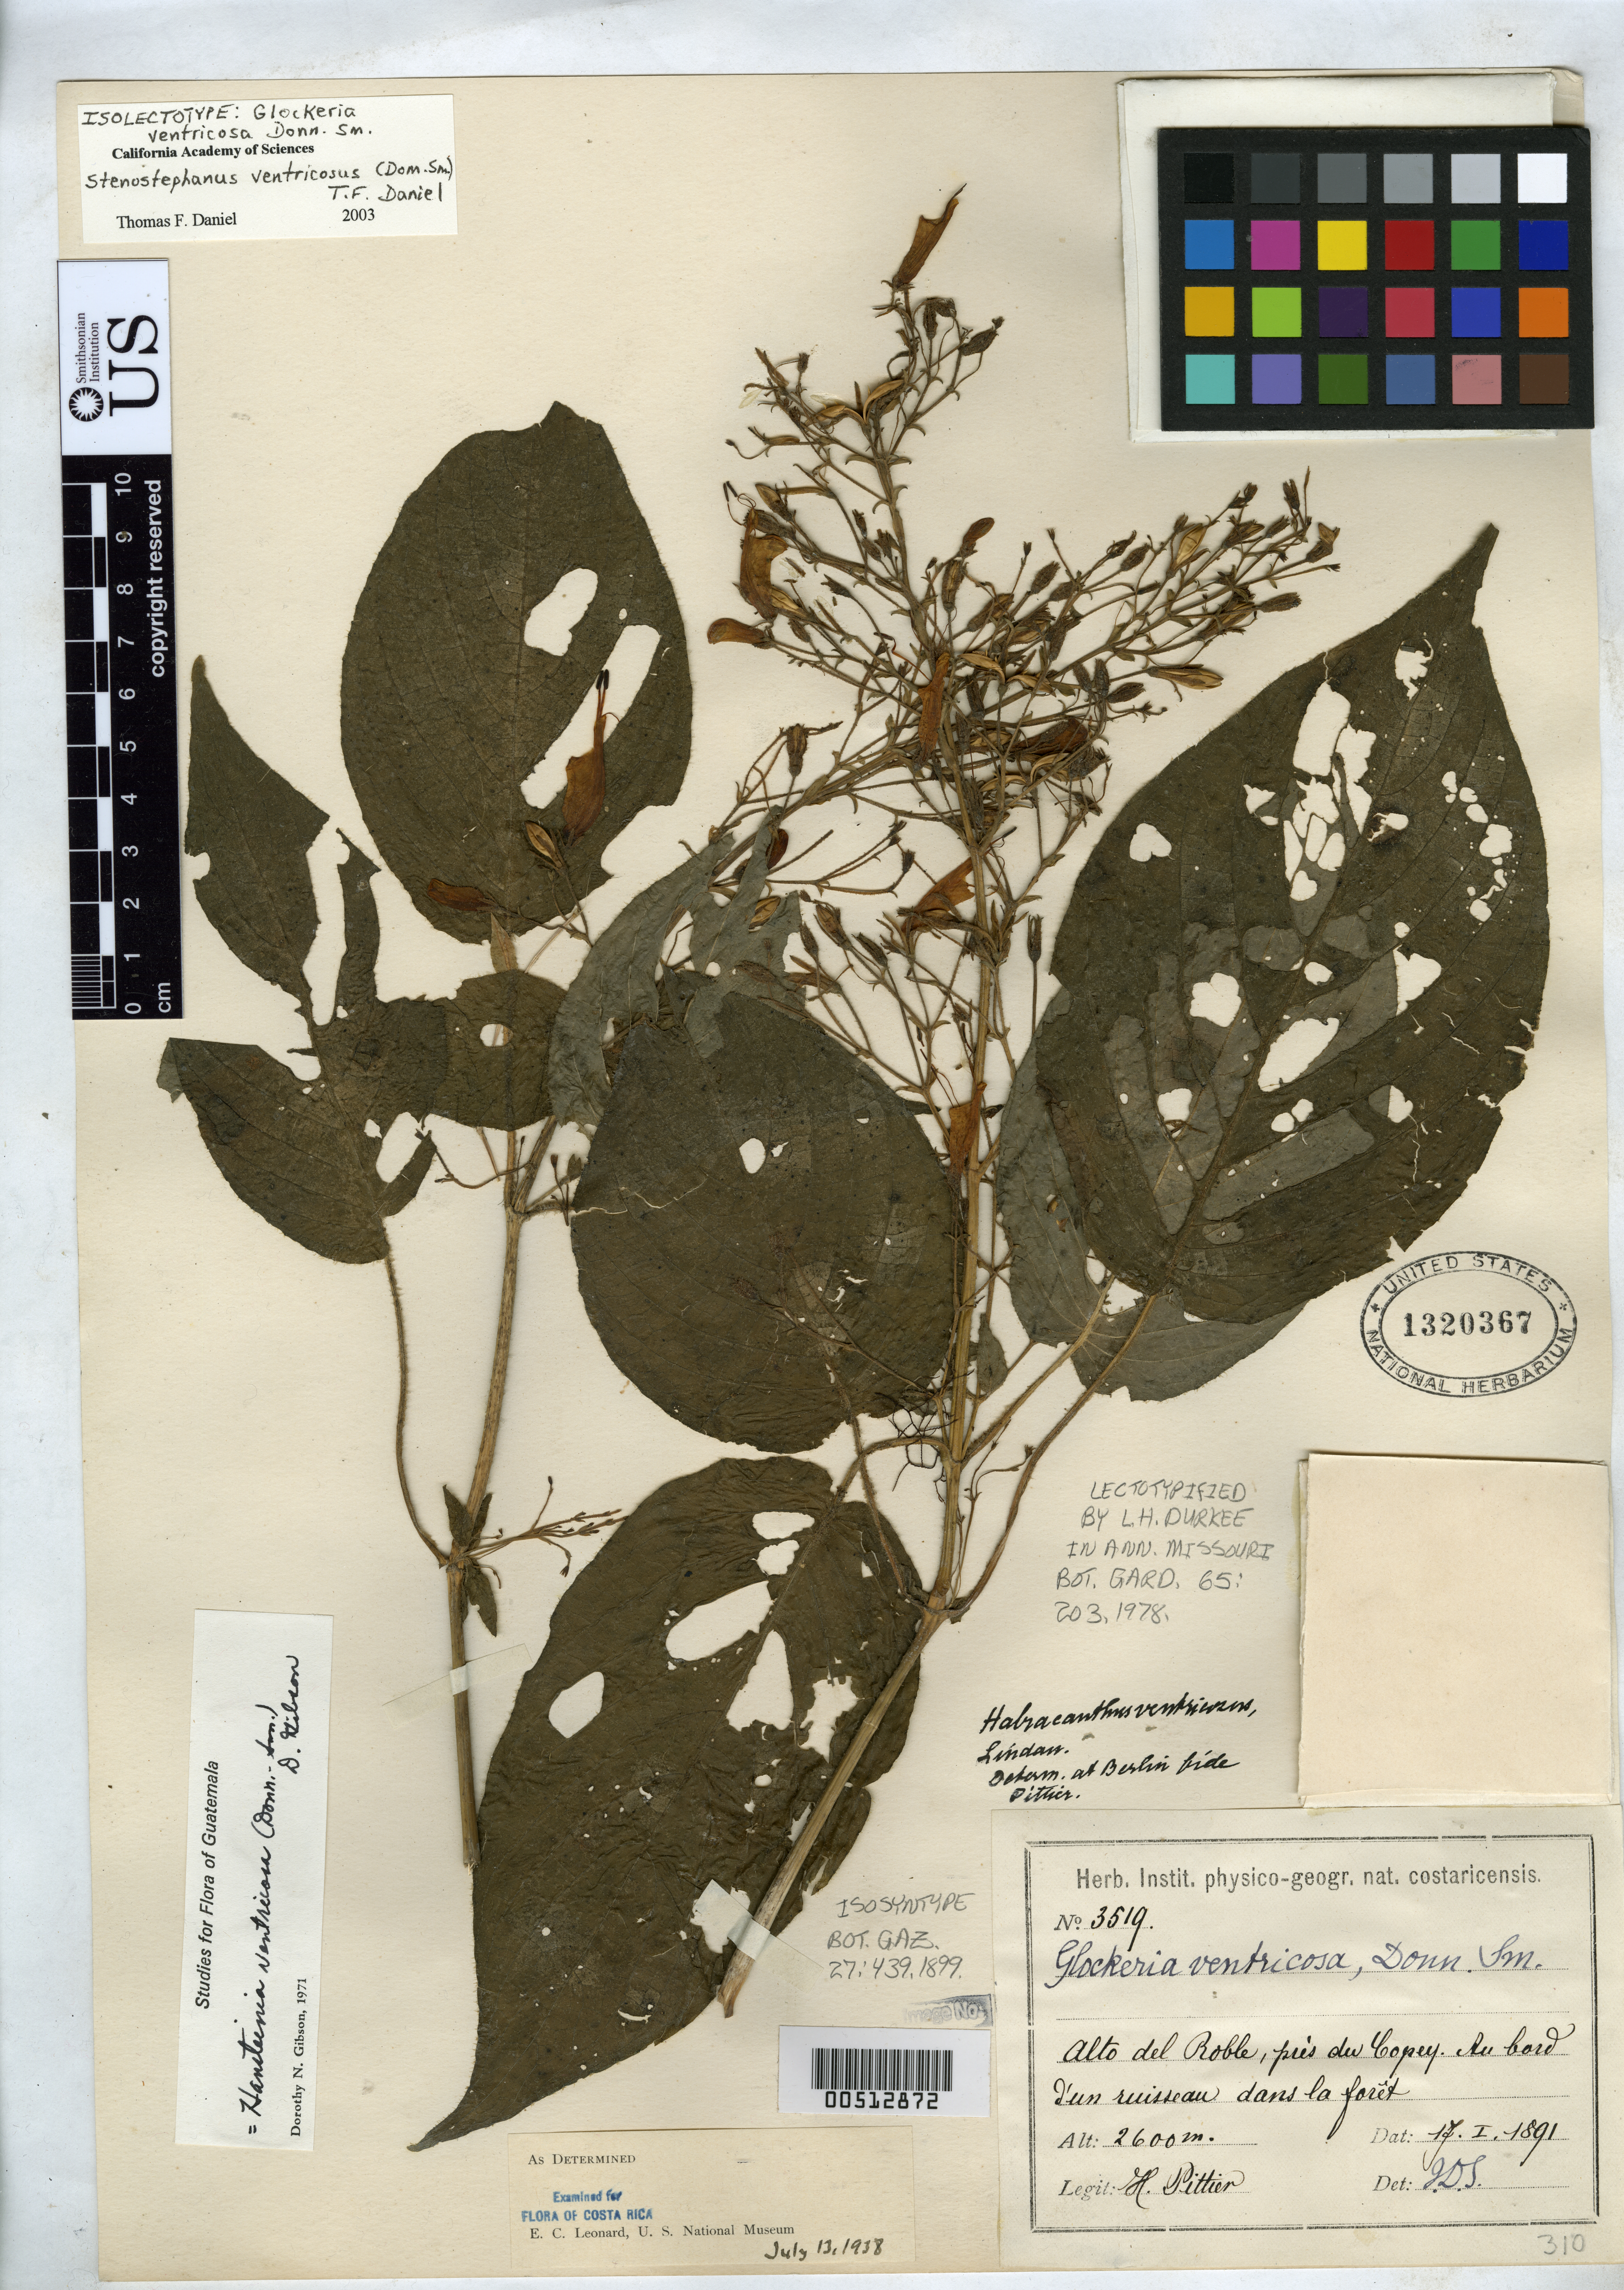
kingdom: Plantae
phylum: Tracheophyta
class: Magnoliopsida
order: Lamiales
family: Acanthaceae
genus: Glockeria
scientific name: Glockeria ventricosa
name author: Donn. Sm.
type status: Isolectotype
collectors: H. F. Pittier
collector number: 3519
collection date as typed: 17 Jan 1891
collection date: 1891-01-17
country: Costa Rica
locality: Alto del Roble, pres du Copey, au bord L'un Ruisseau dans la foret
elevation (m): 2600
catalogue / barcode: US 1320367